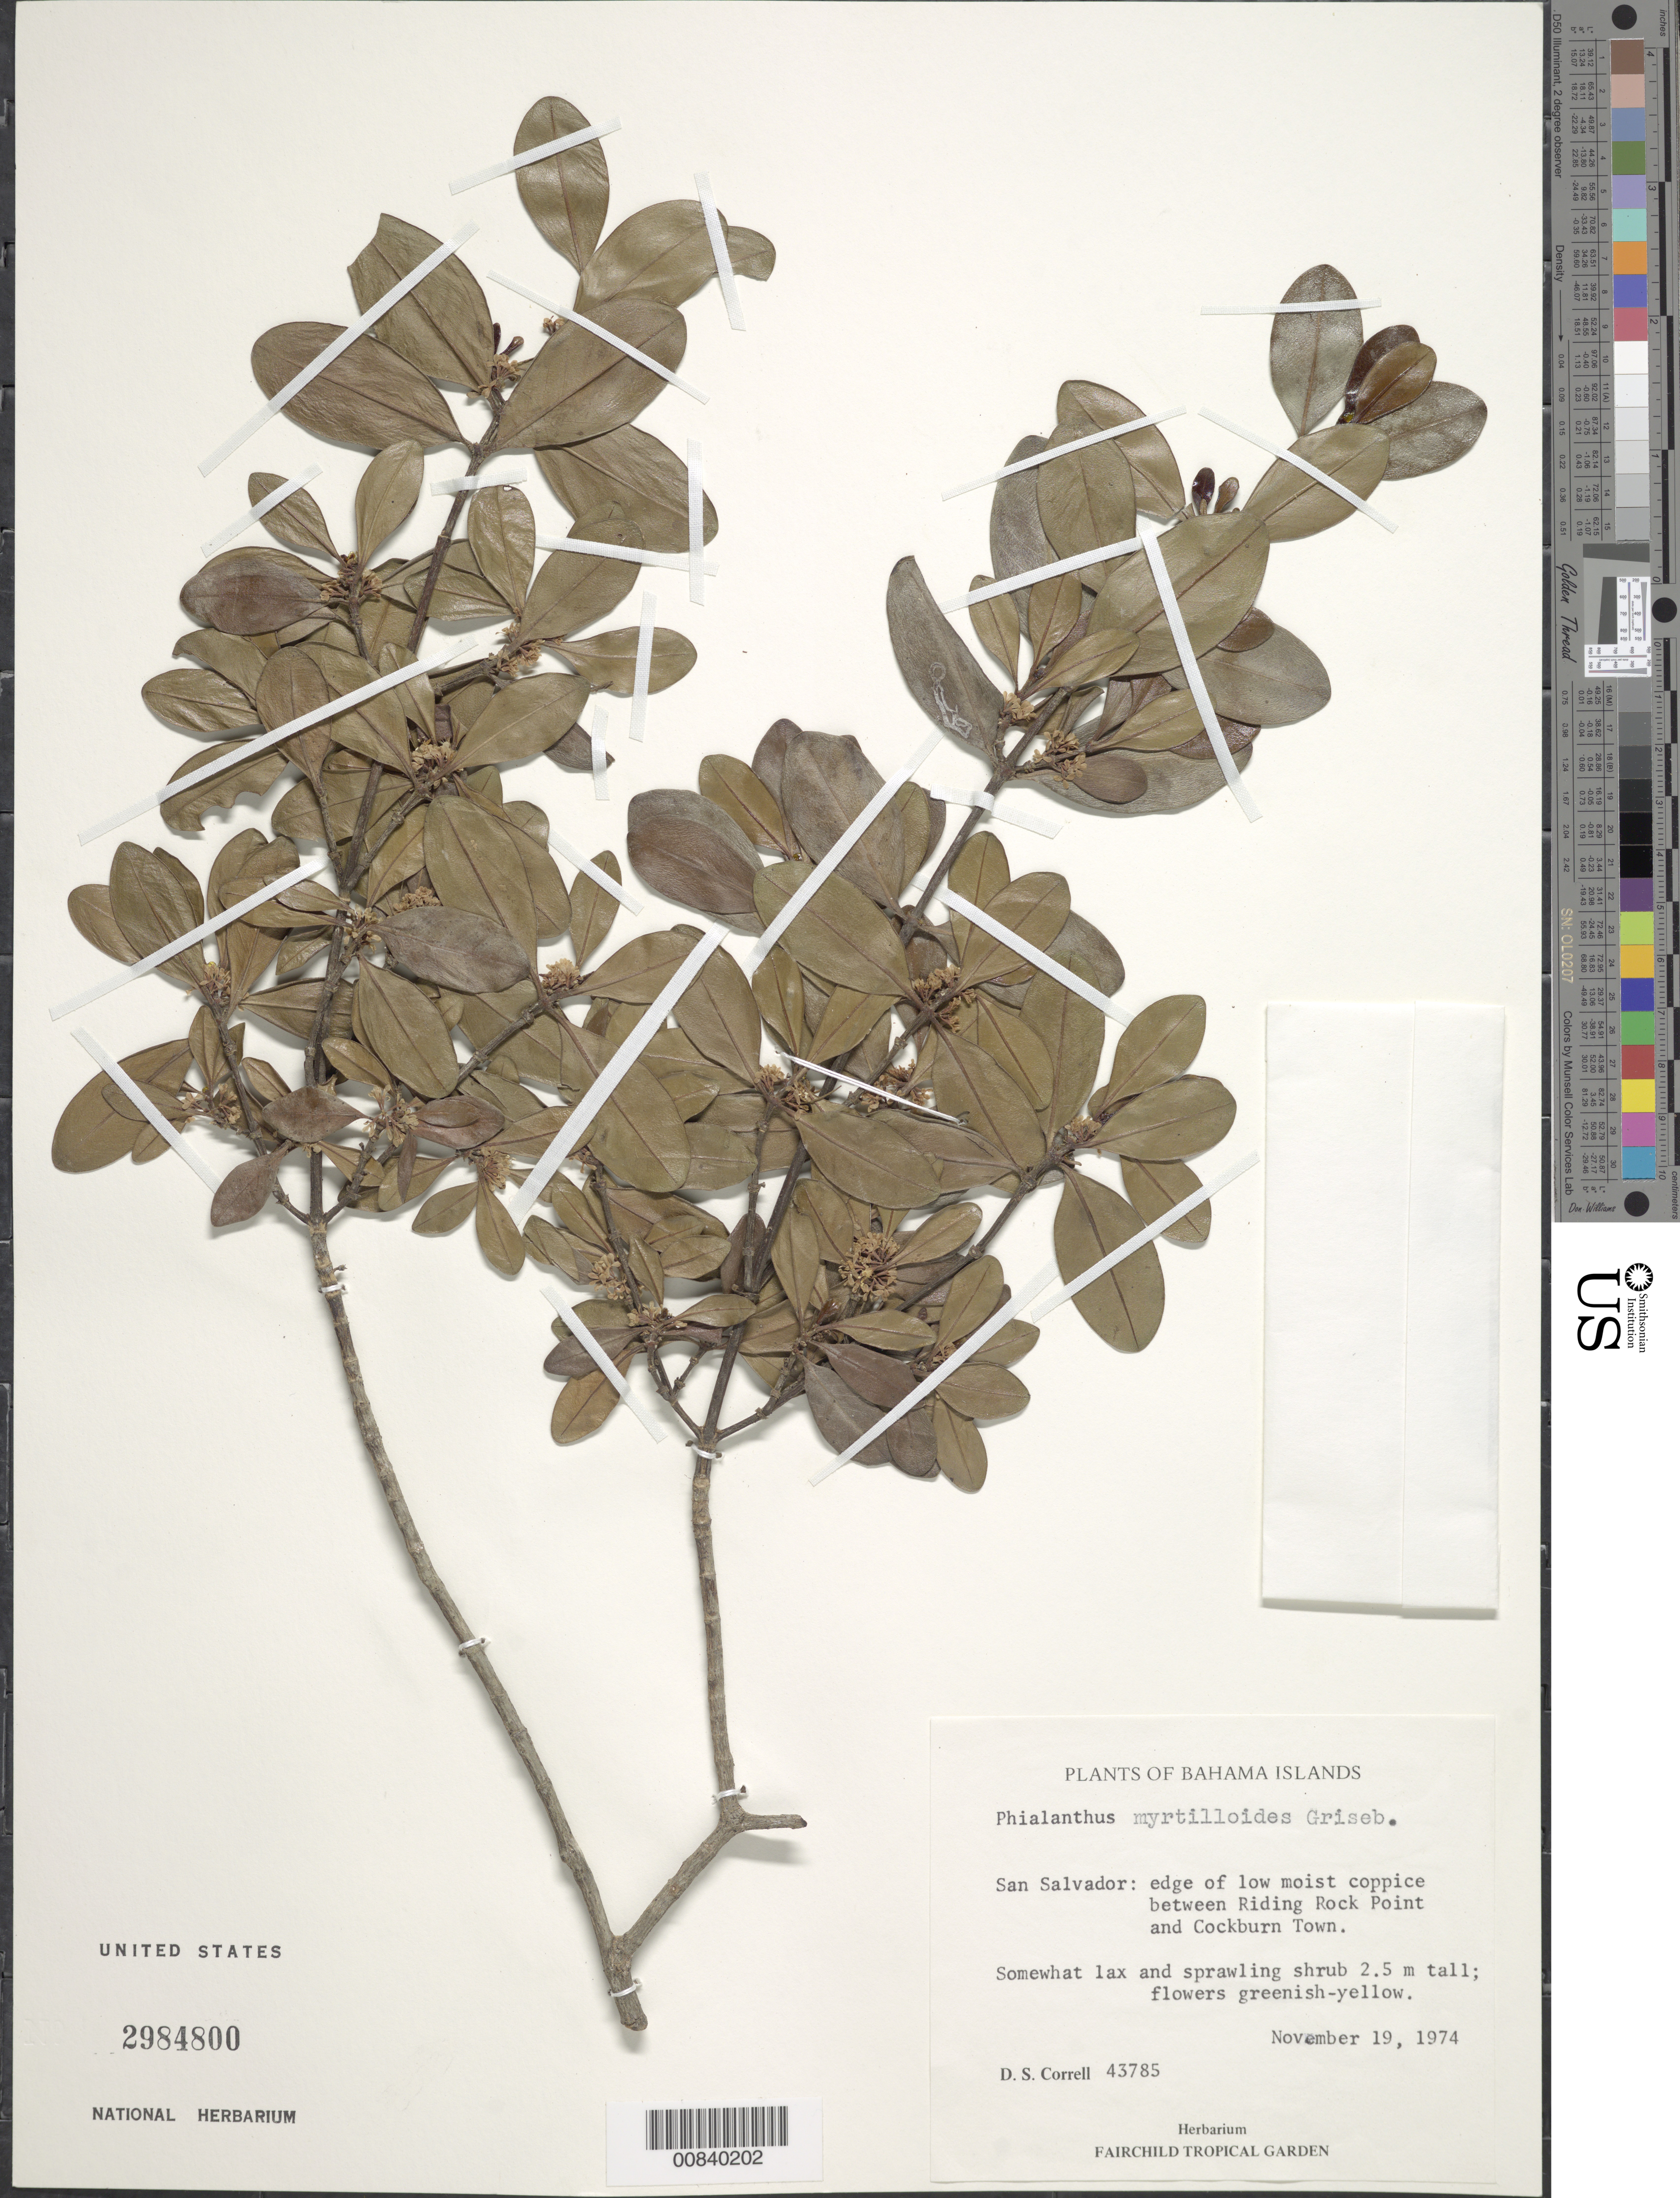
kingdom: Plantae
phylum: Tracheophyta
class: Magnoliopsida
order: Gentianales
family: Rubiaceae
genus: Phialanthus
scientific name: Phialanthus myrtilloides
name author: Griseb.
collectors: D. S. Correll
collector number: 43785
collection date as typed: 19 Nov 1974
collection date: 1974-11-19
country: Bahamas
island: San Salvador Island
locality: San Salvador: Between Riding Rock Point and Cockburn Town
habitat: Edge of low moist coppice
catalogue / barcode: US 2984800